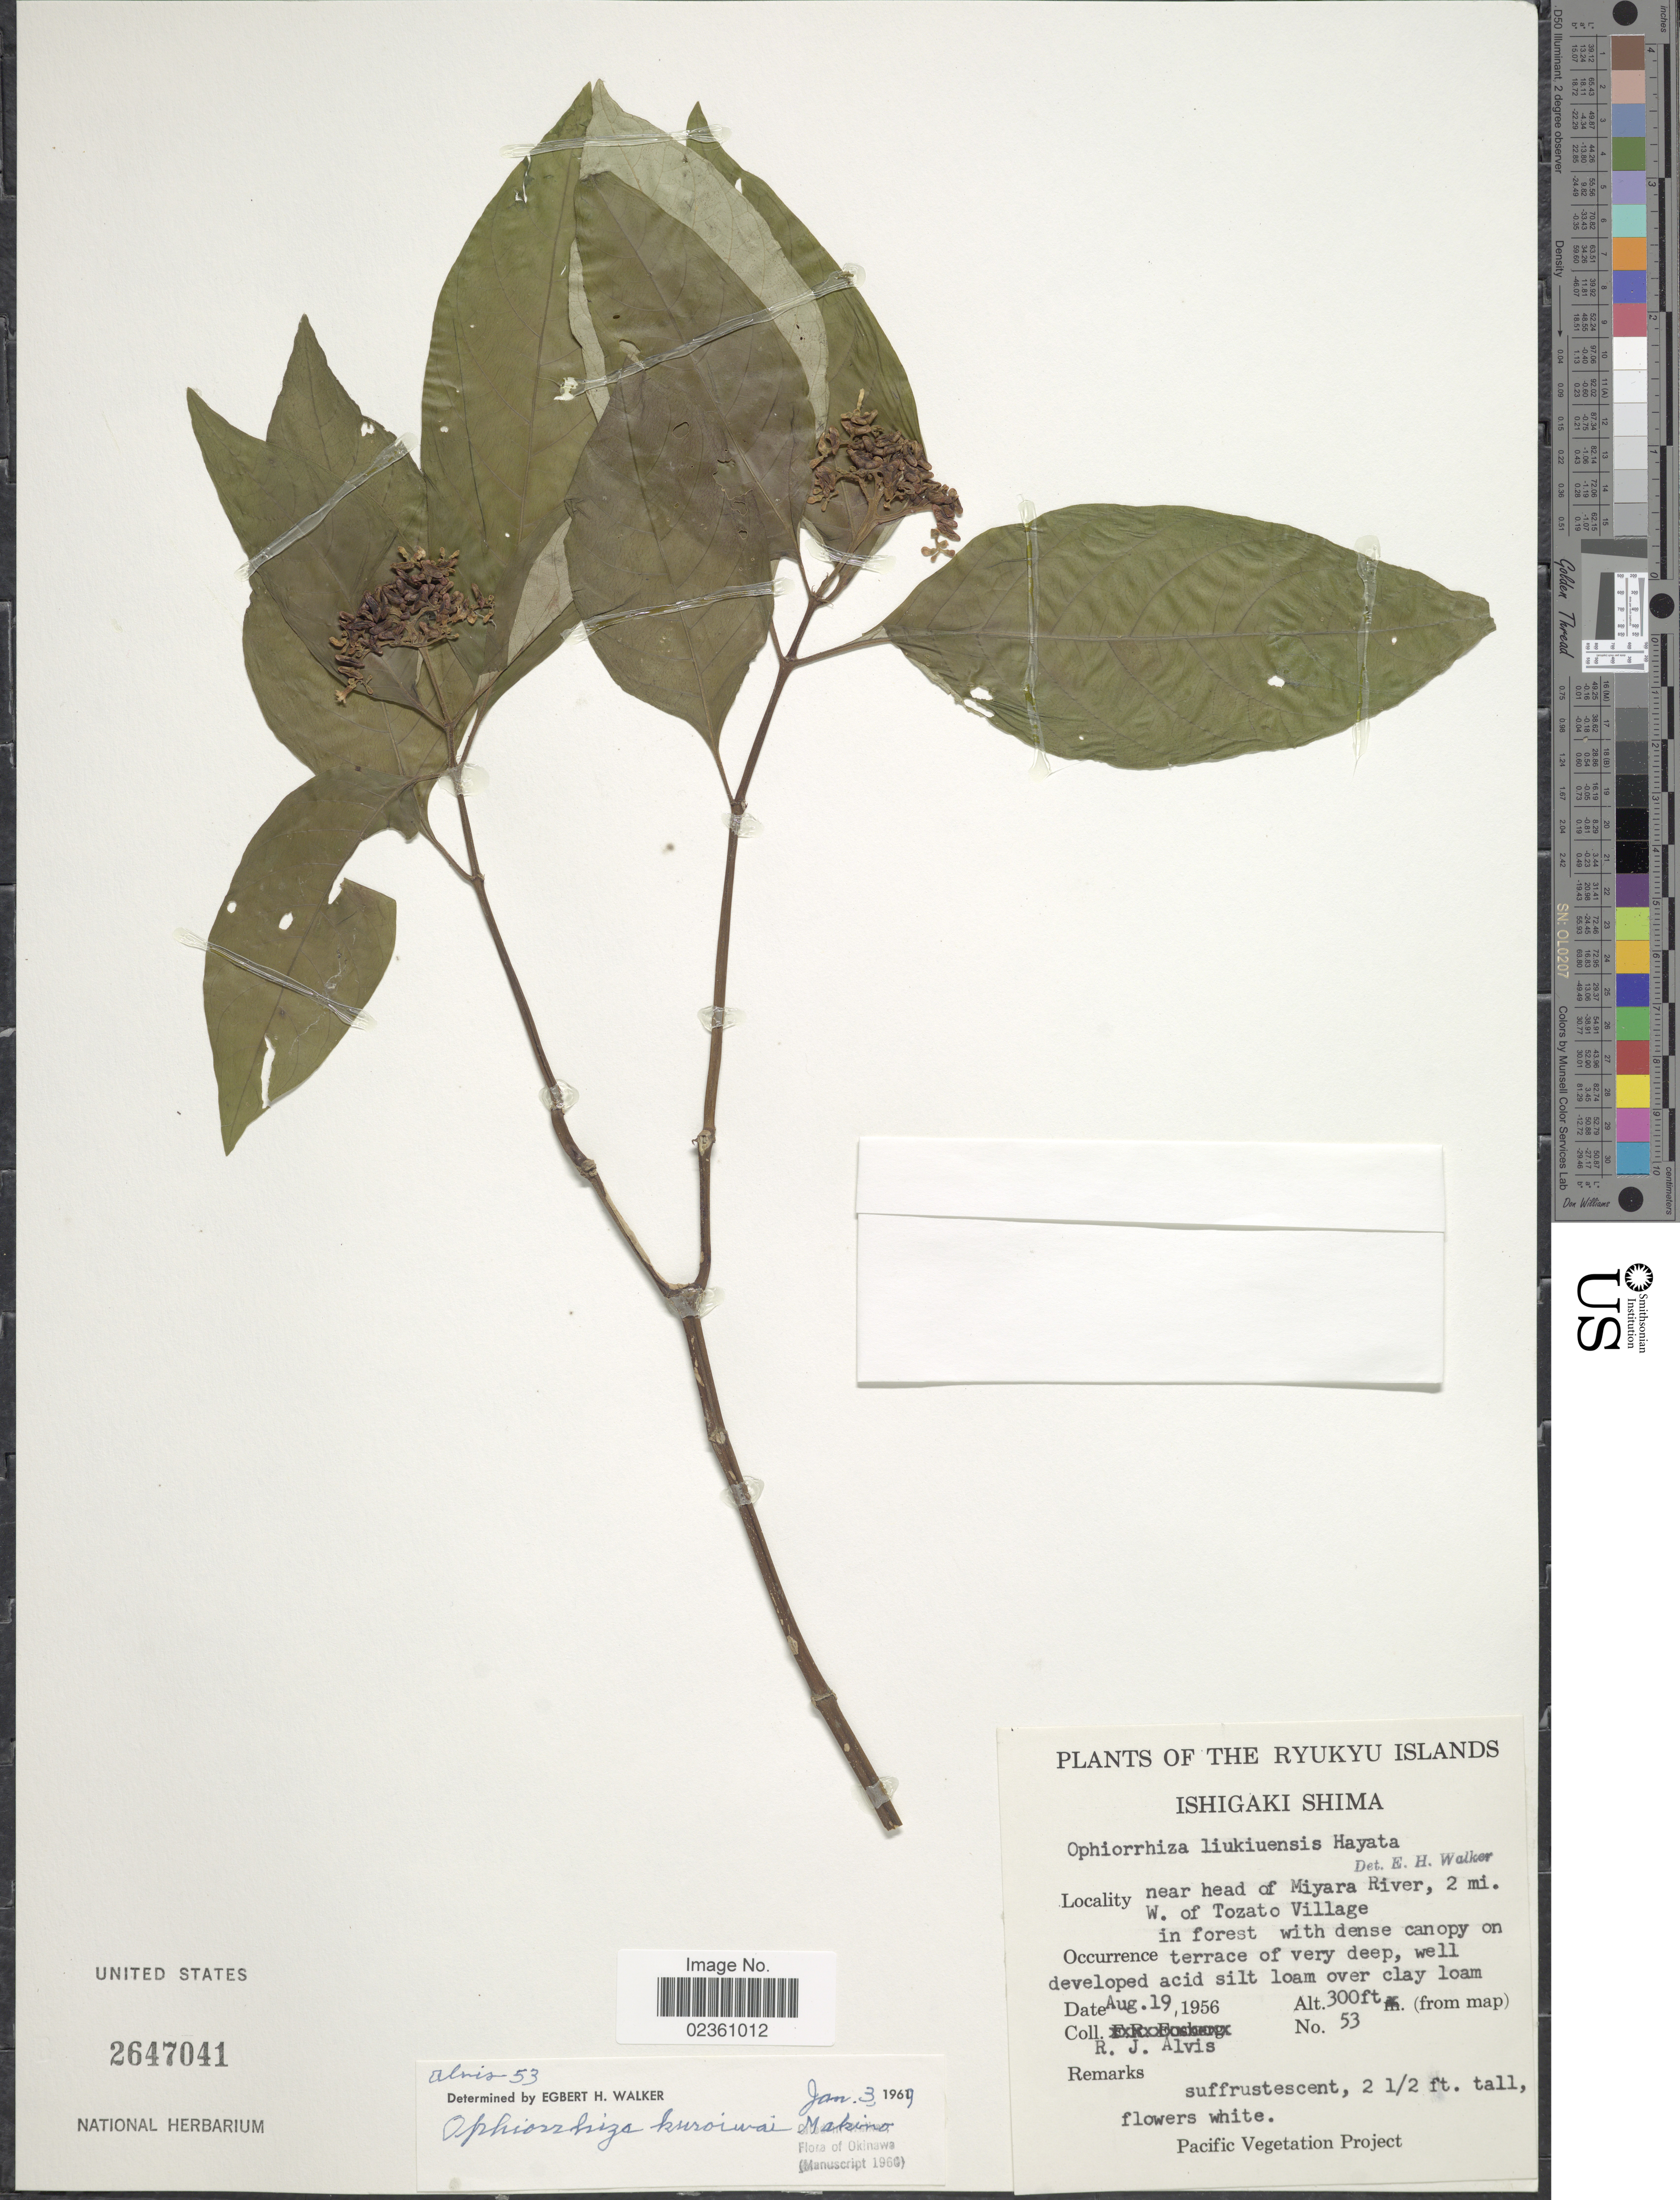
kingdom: Plantae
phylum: Tracheophyta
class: Magnoliopsida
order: Gentianales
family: Rubiaceae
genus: Ophiorrhiza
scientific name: Ophiorrhiza kuroiwai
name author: Makino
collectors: R. Alvis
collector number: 53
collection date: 1956-08-19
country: Japan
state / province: Okinawa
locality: The Ryukyu Islands, Ishigaki Shima, near head of Miyara River, 2 mi W of Tozato Village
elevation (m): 91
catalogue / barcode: US 2647041